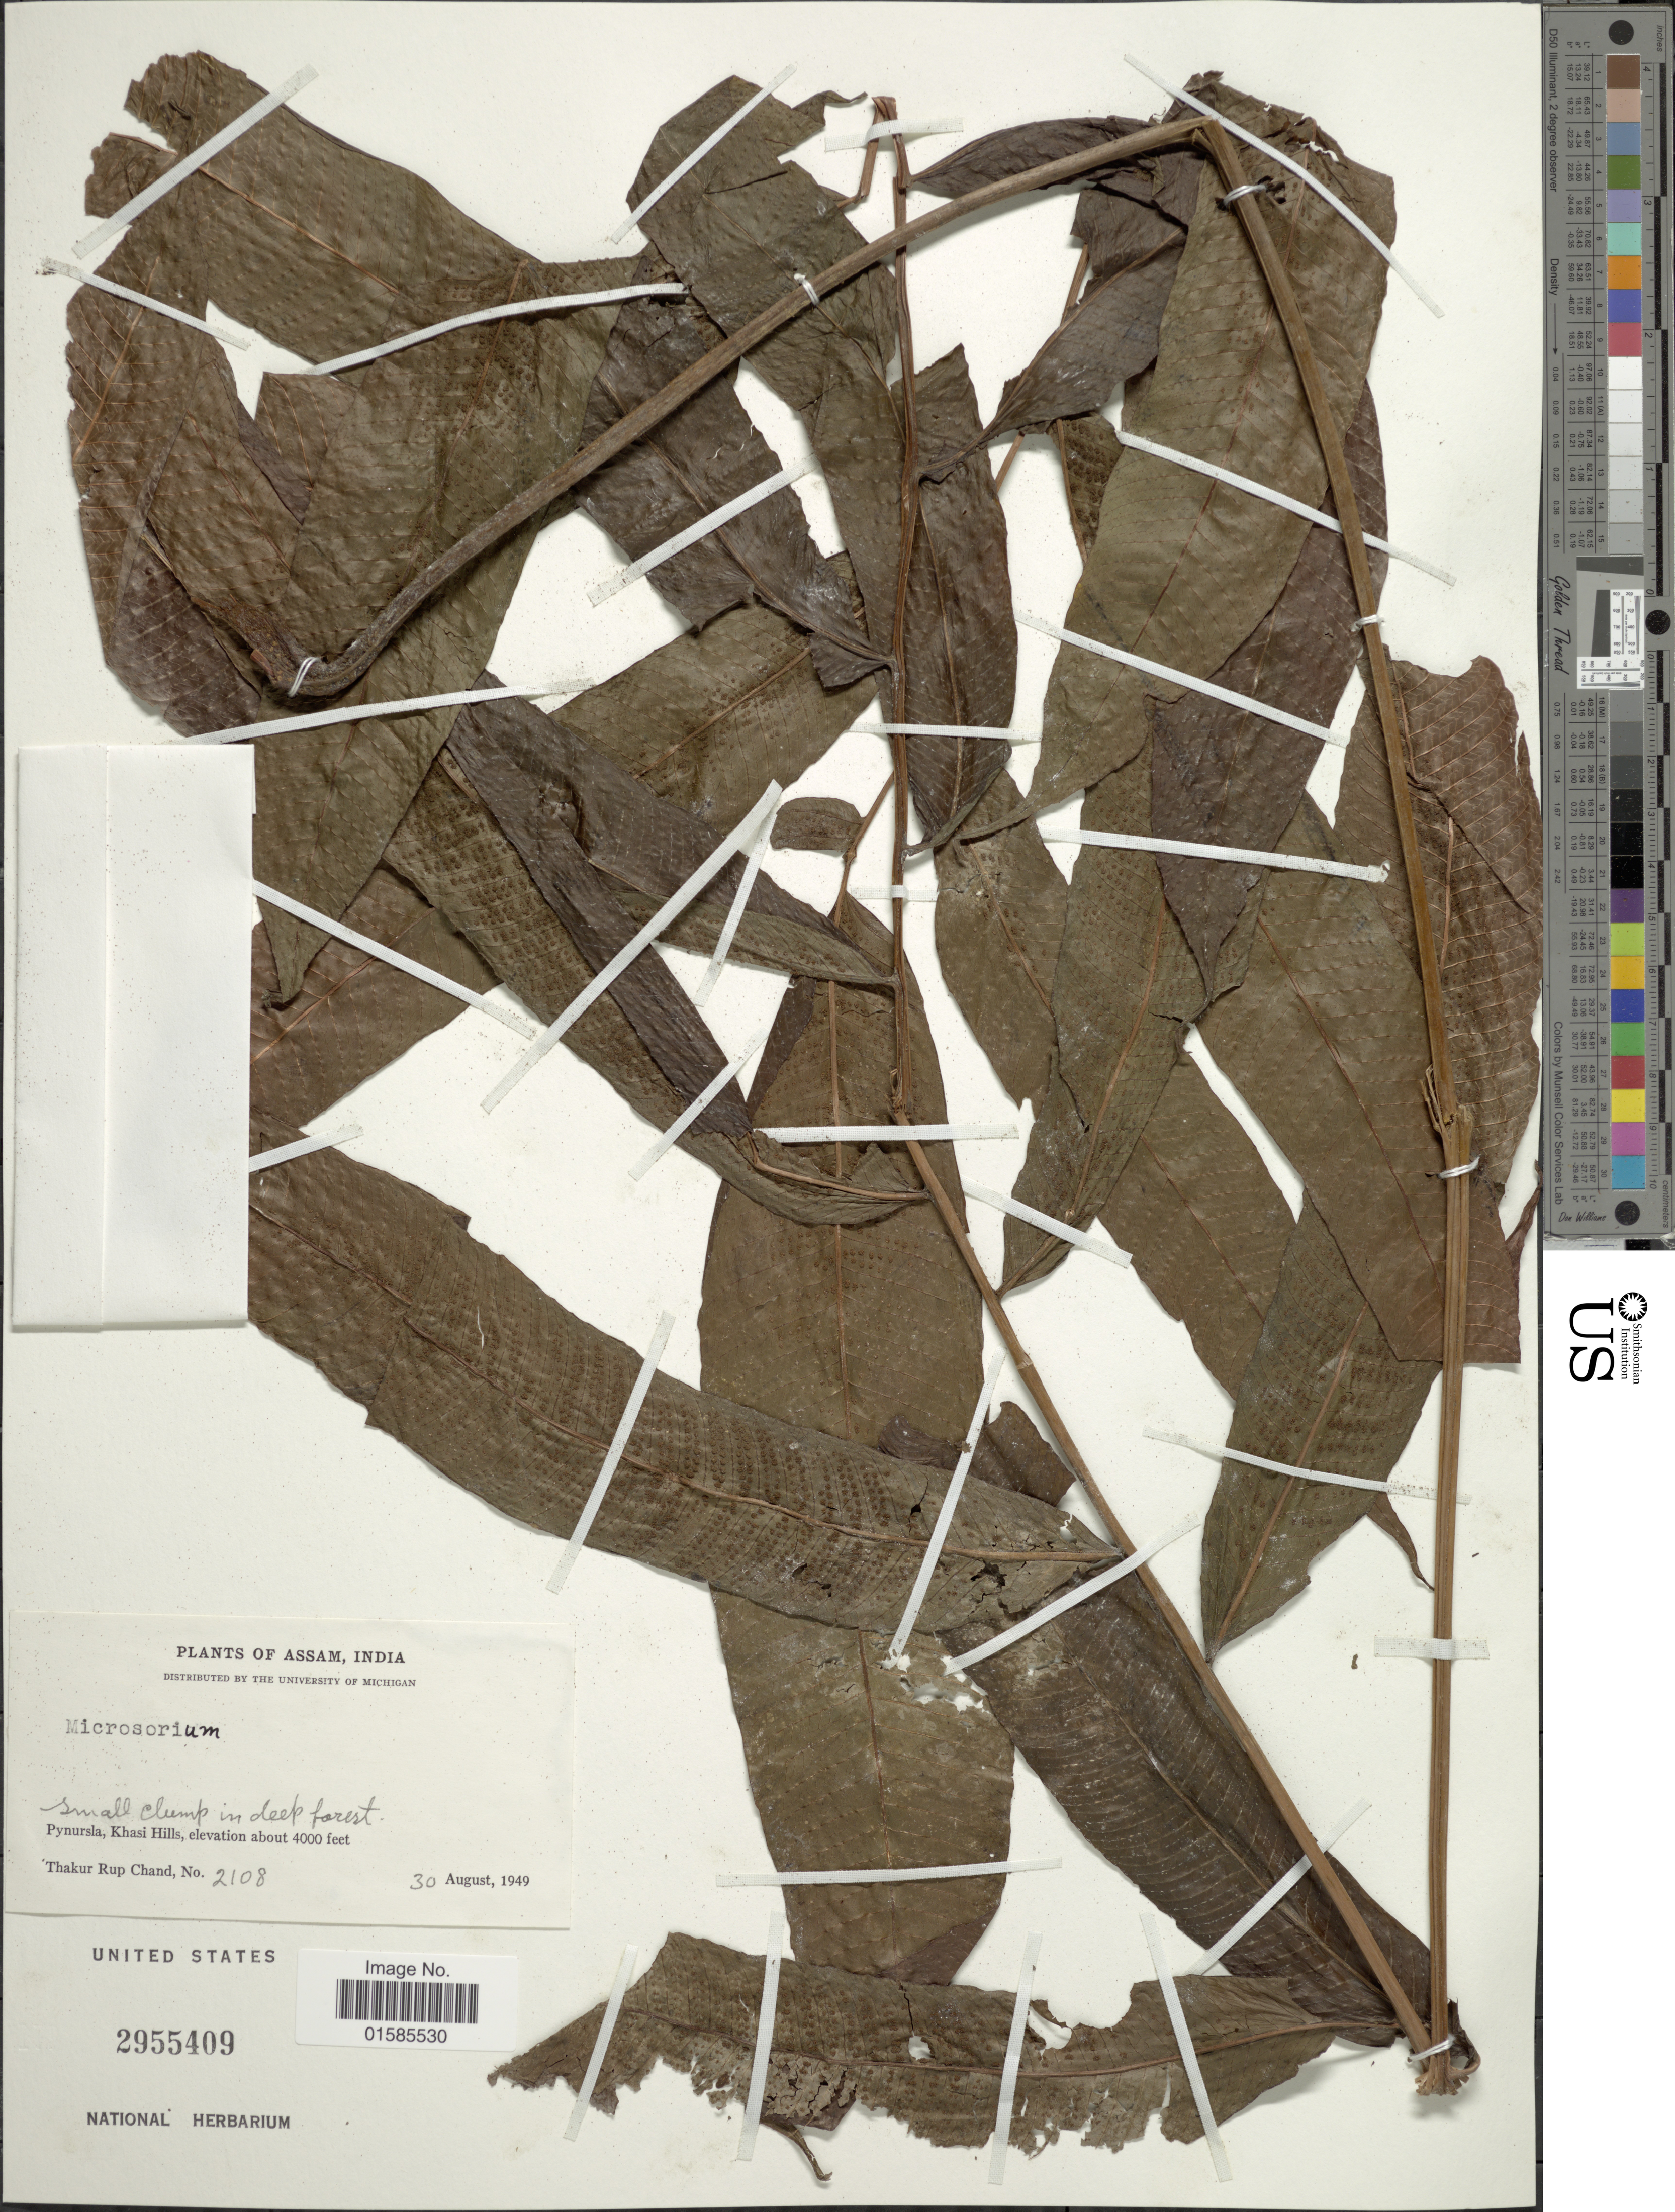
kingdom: Plantae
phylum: Tracheophyta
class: Polypodiopsida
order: Polypodiales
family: Polypodiaceae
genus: Leptochilus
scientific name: Leptochilus sp.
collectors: T. R. Chand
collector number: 2108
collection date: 1949-08-30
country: India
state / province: Meghalaya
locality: Assam, India, Pynursla, Khasi Hills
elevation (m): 1219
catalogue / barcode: US 2955409